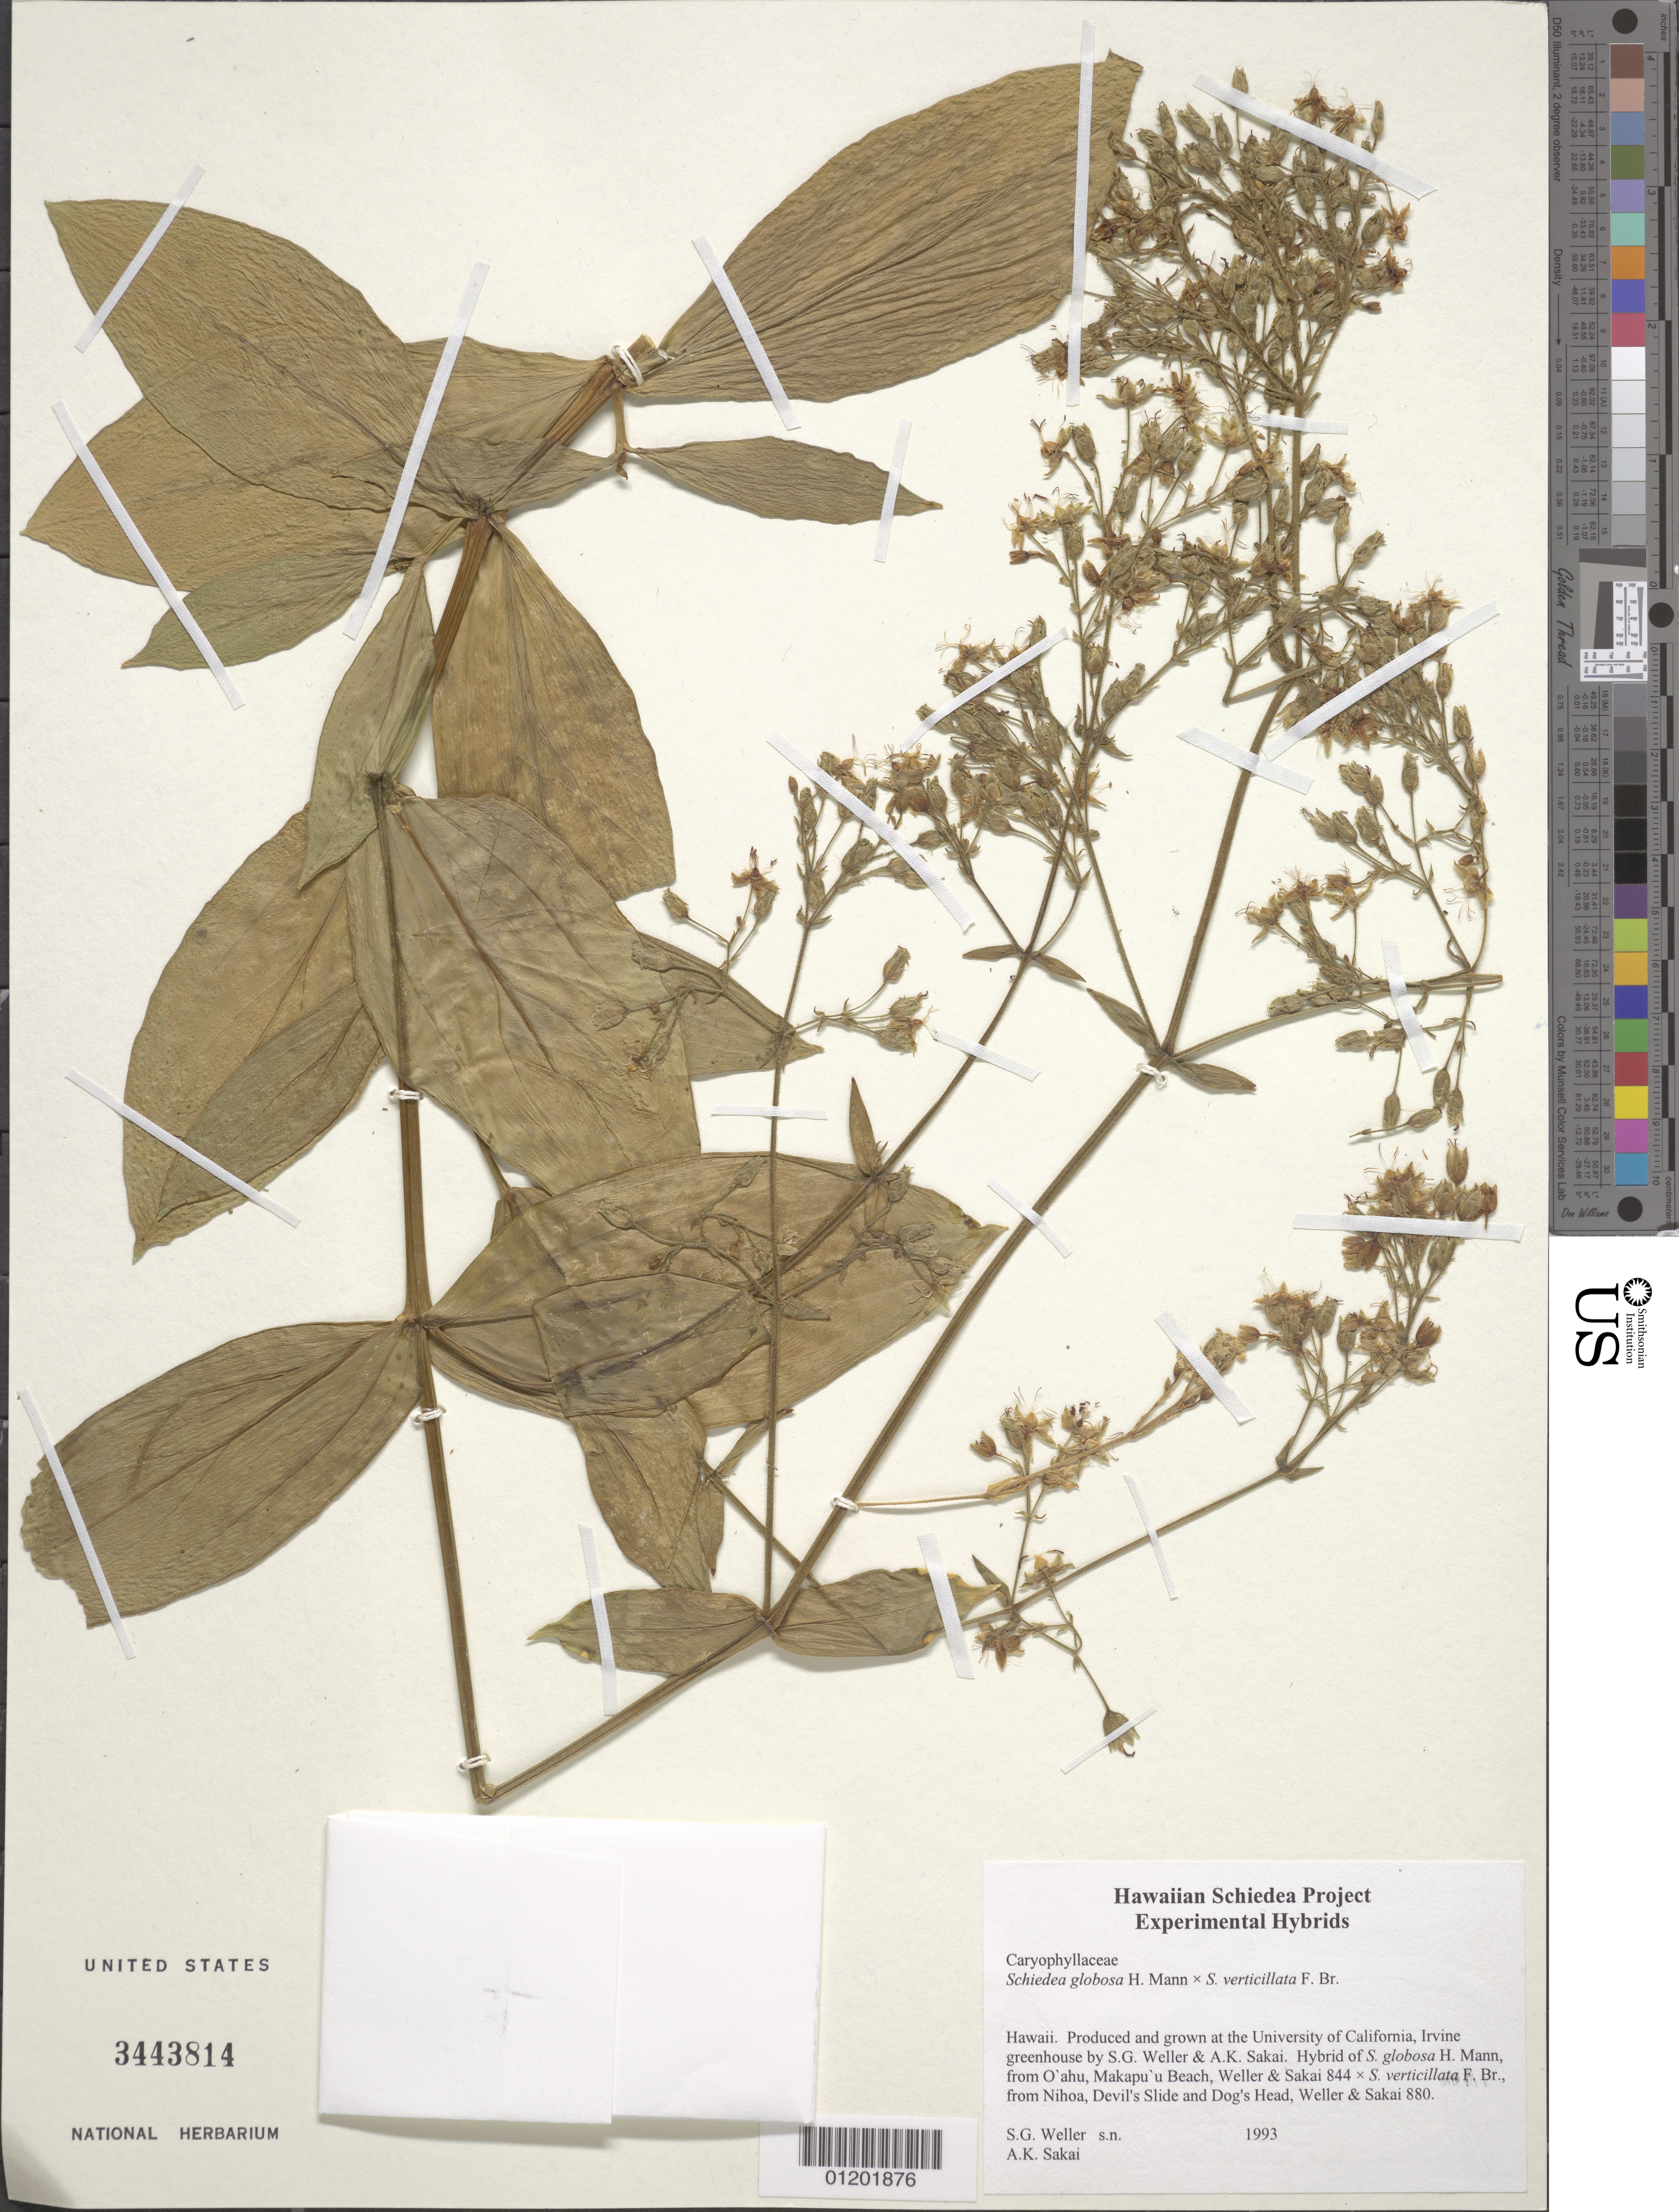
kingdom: Plantae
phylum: Tracheophyta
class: Magnoliopsida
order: Caryophyllales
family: Caryophyllaceae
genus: Schiedea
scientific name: Schiedea globosa x S. verticillata F. Br. in Christoph. & Caum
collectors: S. G. Weller & A. Sakai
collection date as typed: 1993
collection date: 1993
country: United States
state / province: California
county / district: Orange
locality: University of California, Irvine greenhouse.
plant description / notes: Hybrid of S. globosa H. Mann [from O'ahu, Makapu'u Beach, Weller & Sakai 844] × S. verticillata F. Br. [from Nihoa, Devil's Slide and Dog's Head, Weller & Sakai 880].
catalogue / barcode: US 3443814